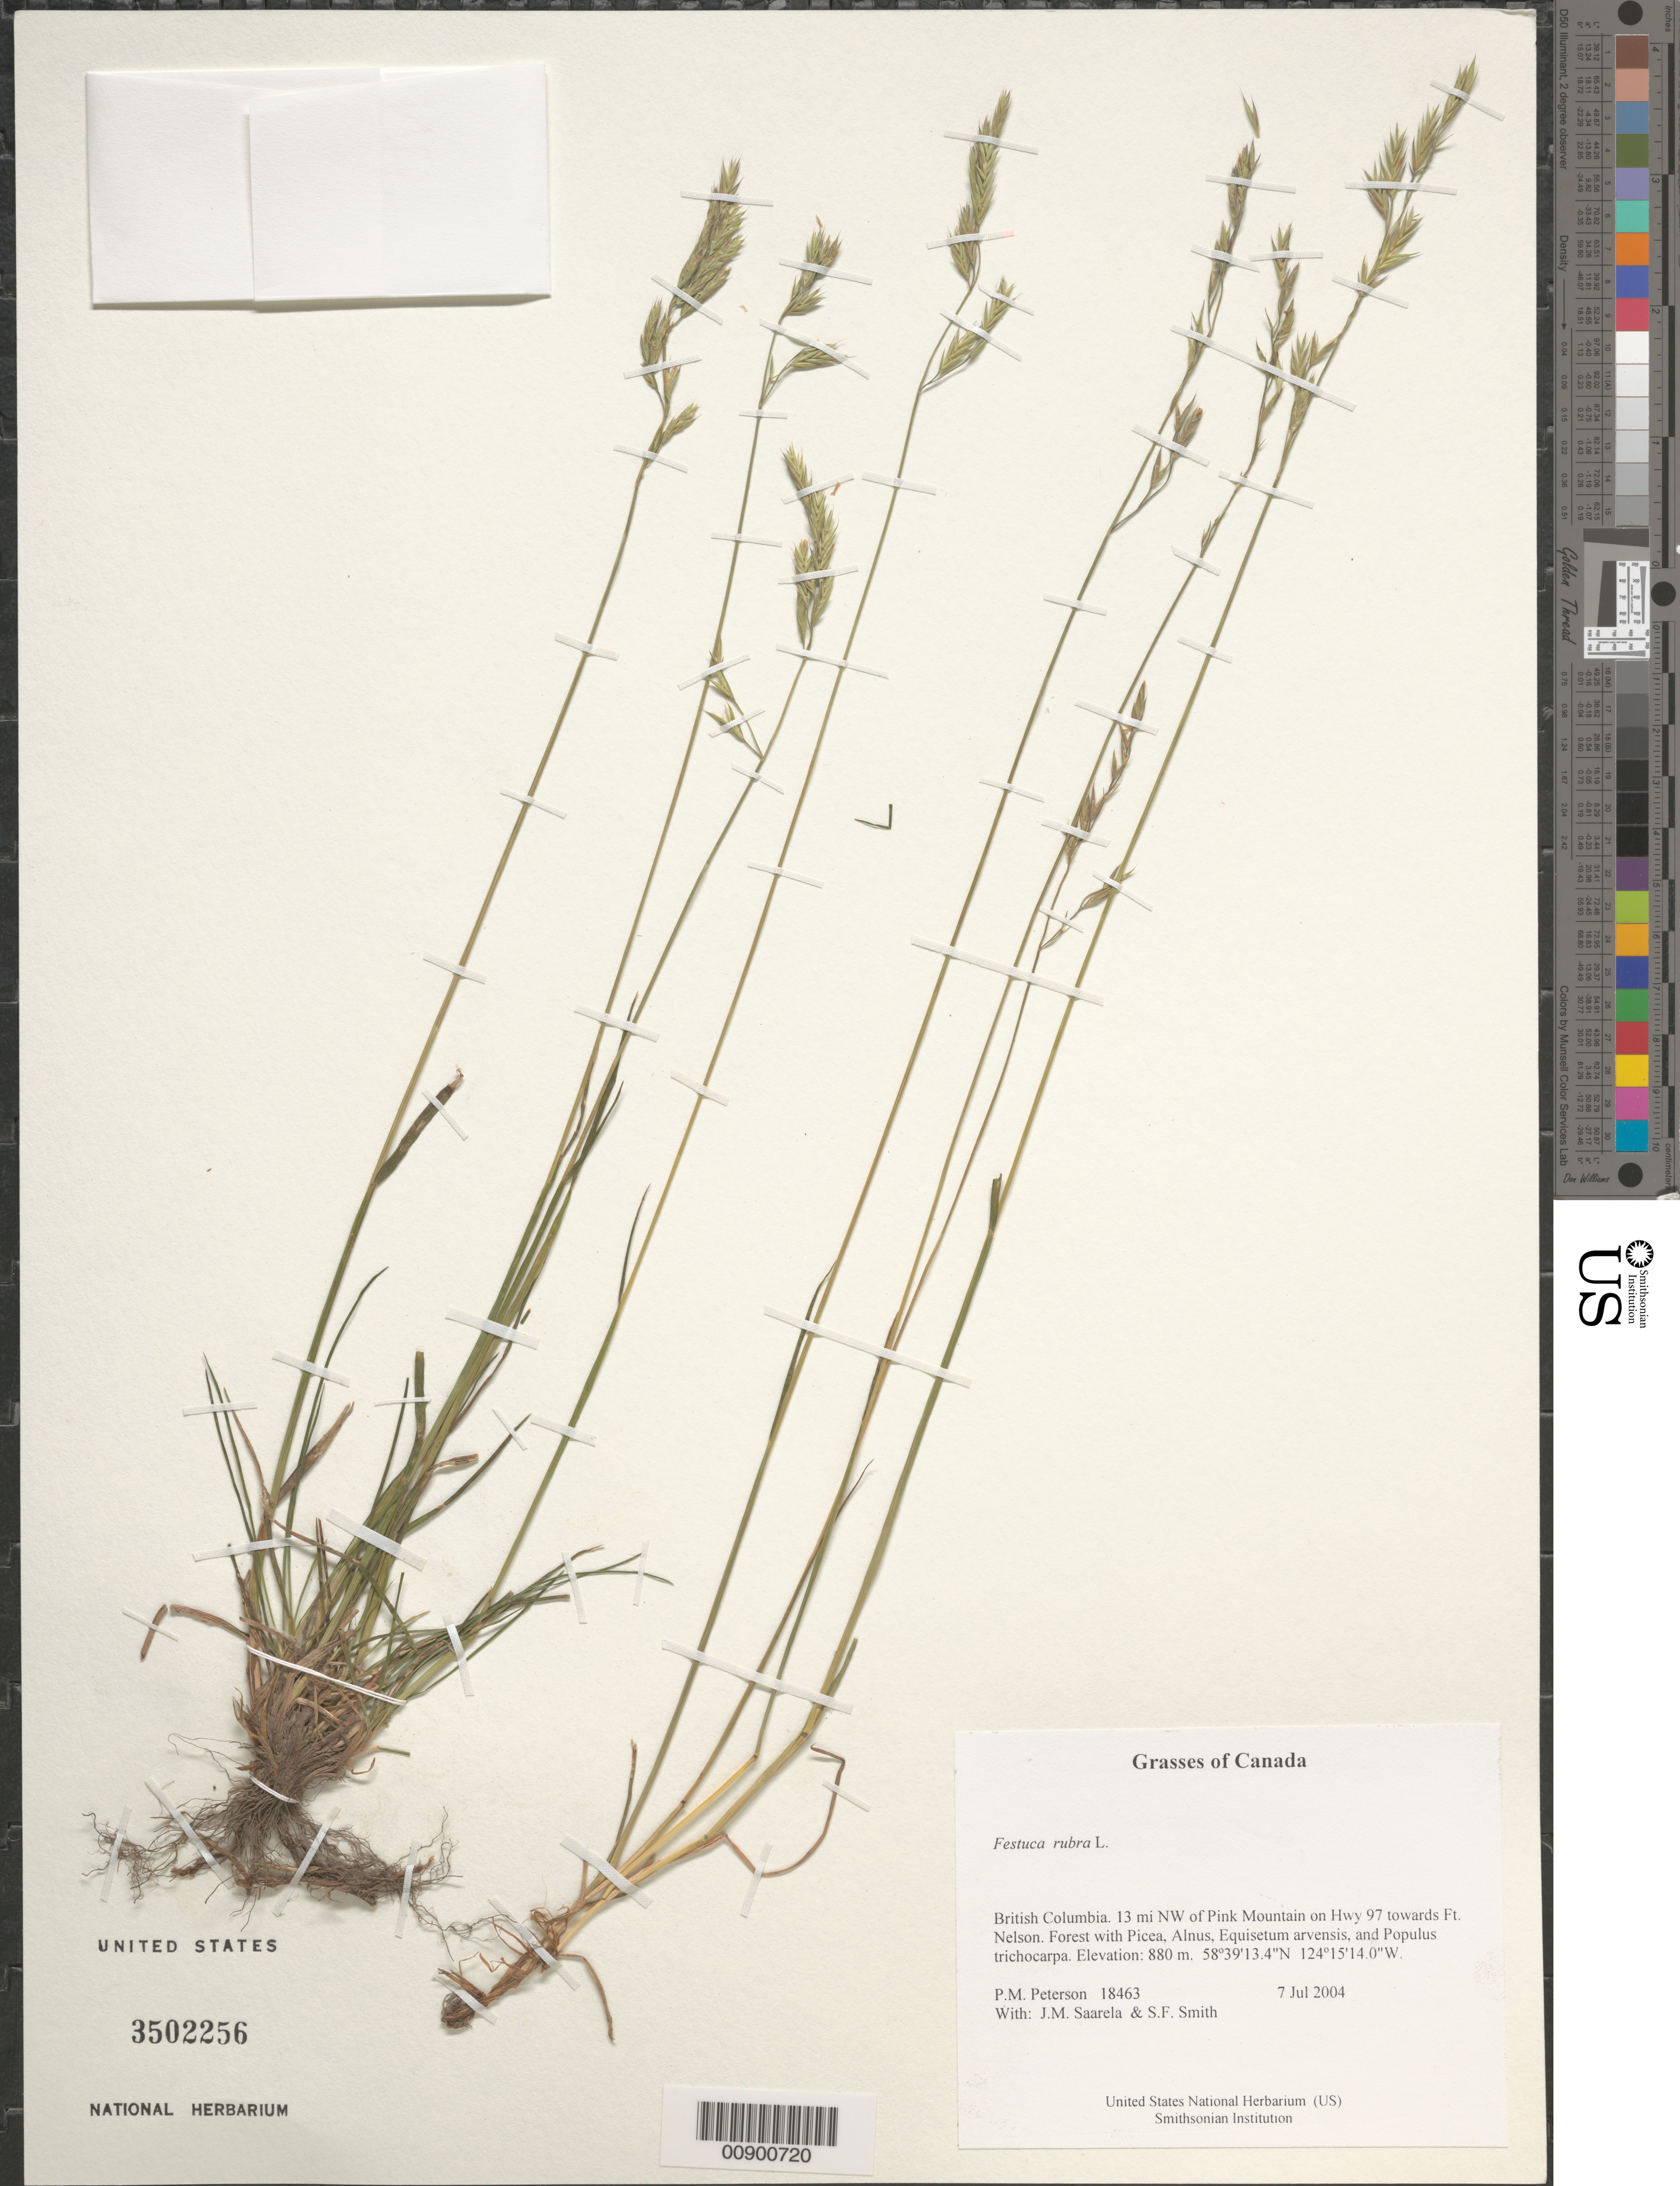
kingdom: Plantae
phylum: Tracheophyta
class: Liliopsida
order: Poales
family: Poaceae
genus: Festuca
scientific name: Festuca rubra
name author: L.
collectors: P. M. Peterson, J. Saarela & S.F. Smith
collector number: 18463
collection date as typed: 07 Jul 2004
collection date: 2004-07-07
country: Canada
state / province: British Columbia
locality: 13 mi NW of Pink Mountain on Hwy 97 towards Ft. Nelson. Forest with Picea, Alnus, Equisetum arvensis, and Populus trichocarpa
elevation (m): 880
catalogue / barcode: US 3502256